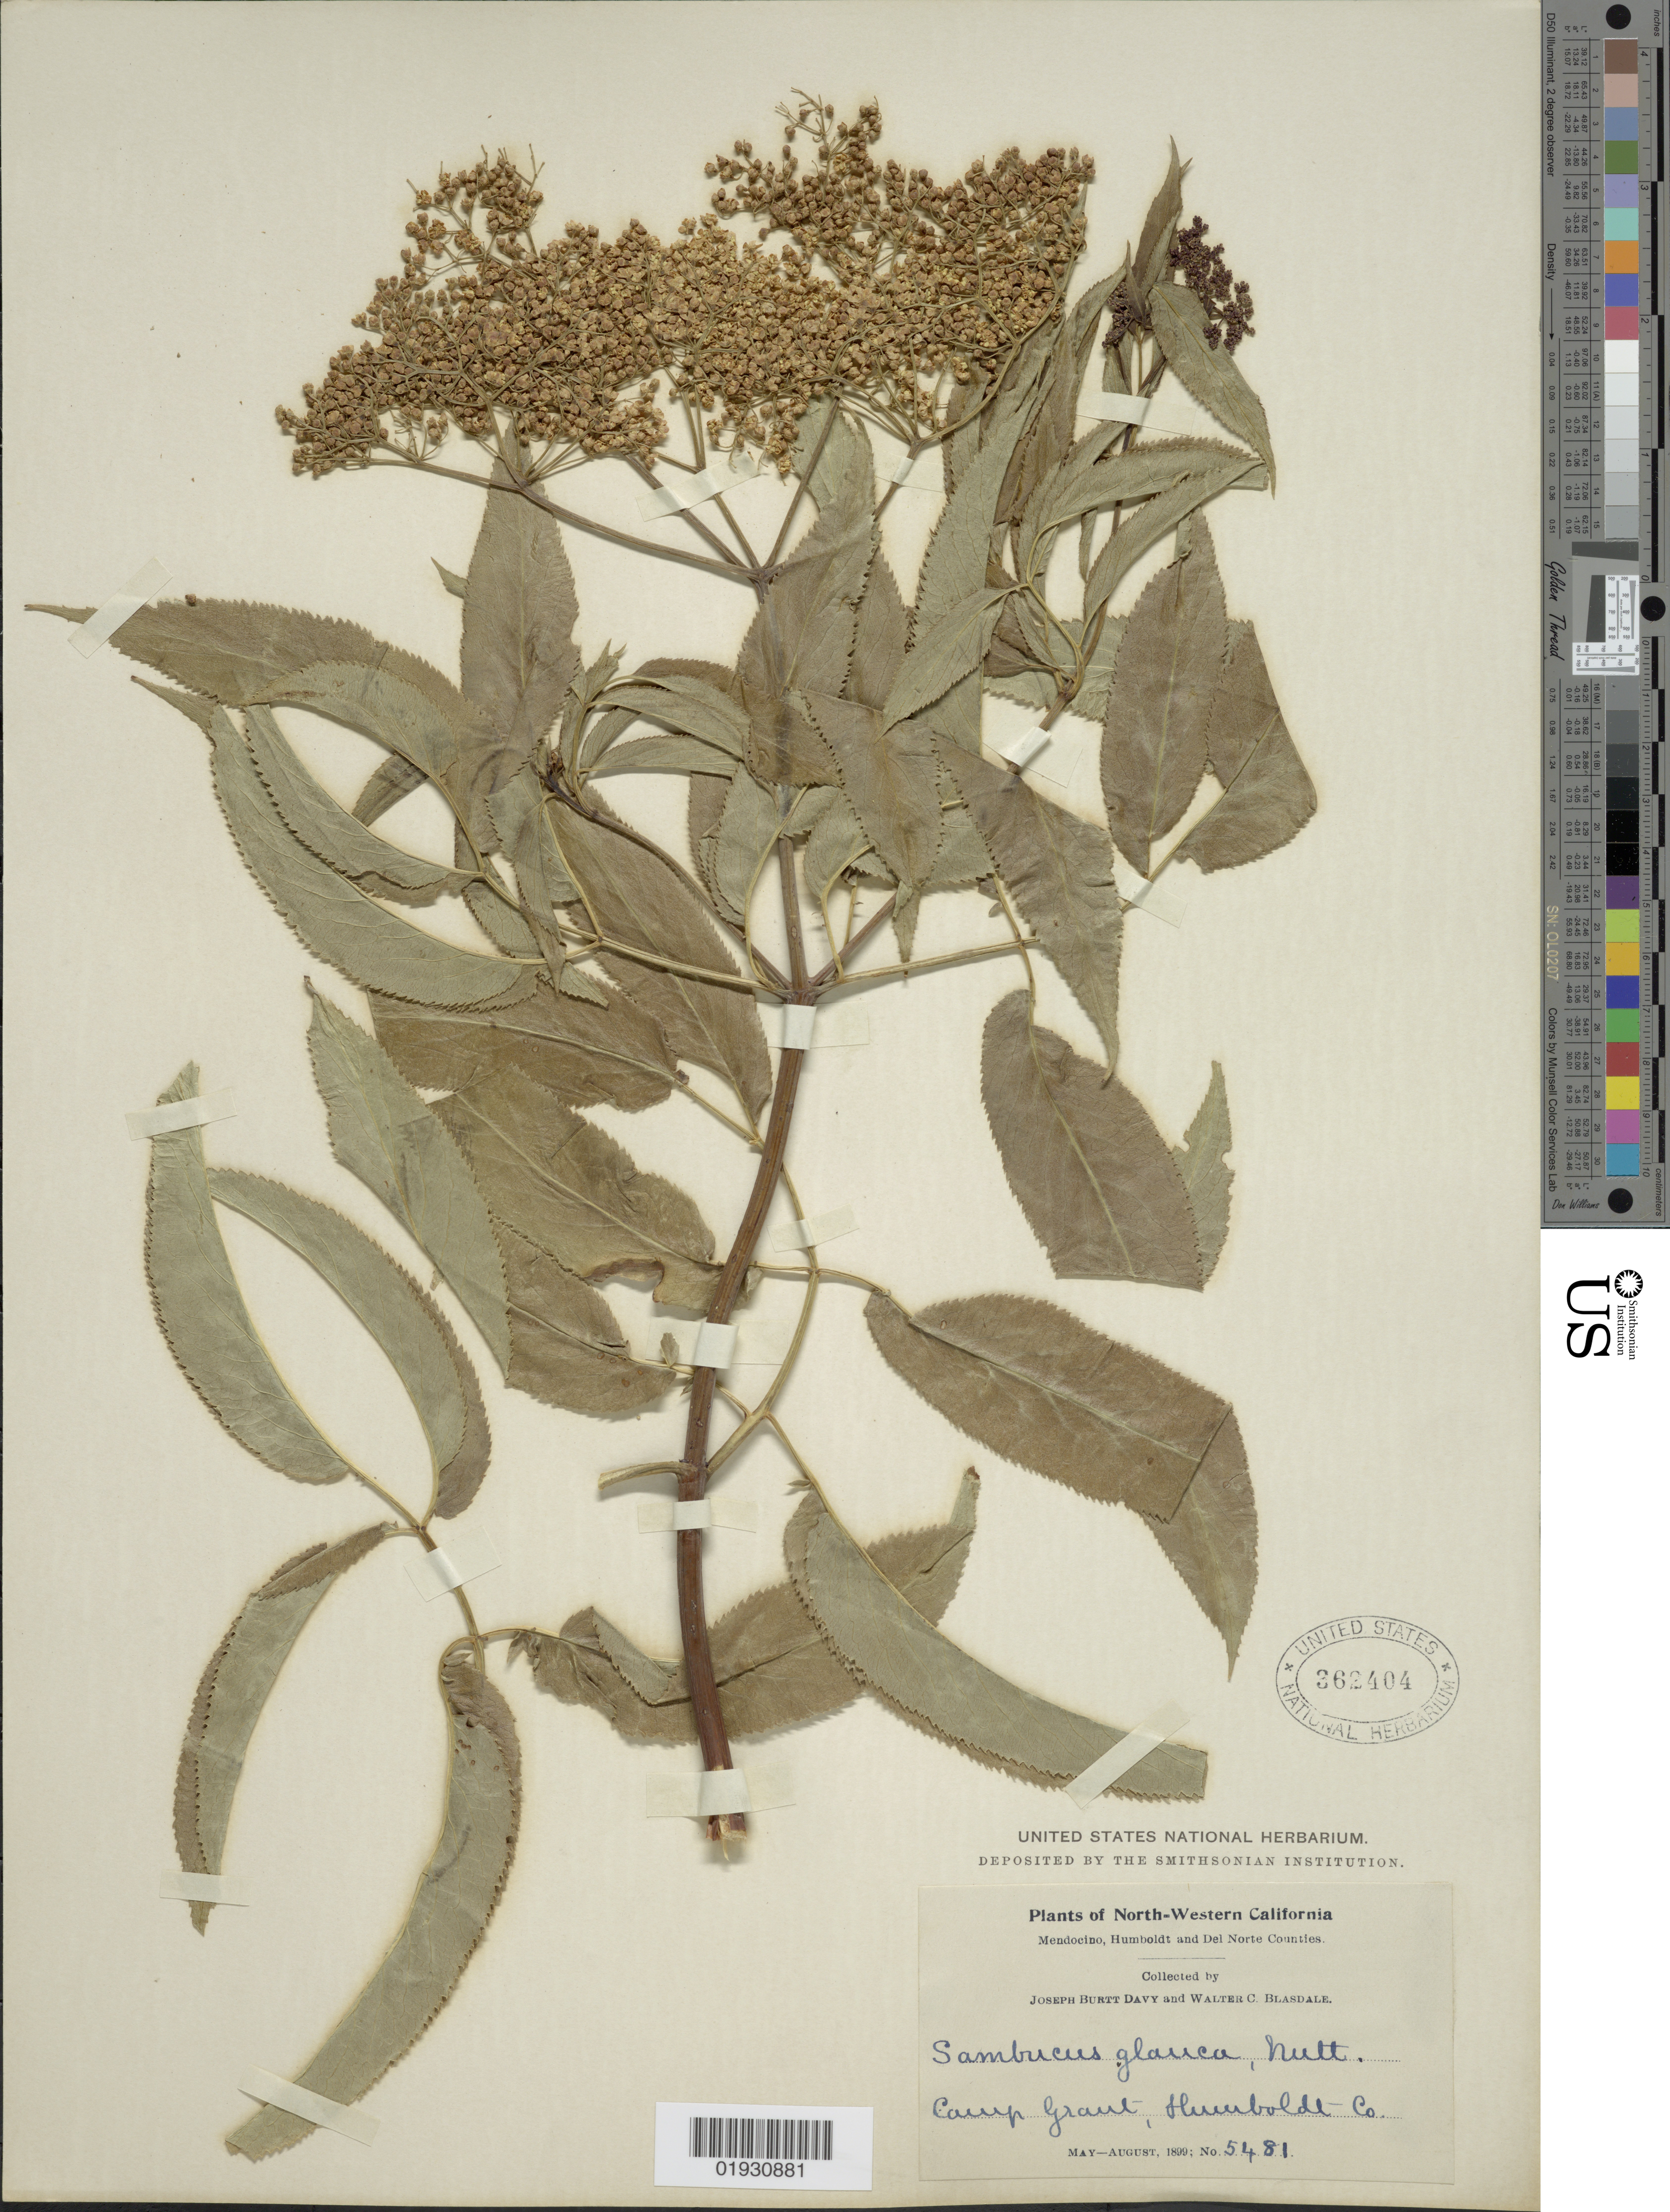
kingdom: Plantae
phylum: Tracheophyta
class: Magnoliopsida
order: Dipsacales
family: Viburnaceae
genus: Sambucus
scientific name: Sambucus cerulea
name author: Raf.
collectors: J. Burtt Davy & W. Blasdale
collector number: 5481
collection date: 1899-05/1899-08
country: United States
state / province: California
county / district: Humboldt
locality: Camp Grant, Humboldt Co.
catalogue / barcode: US 362404